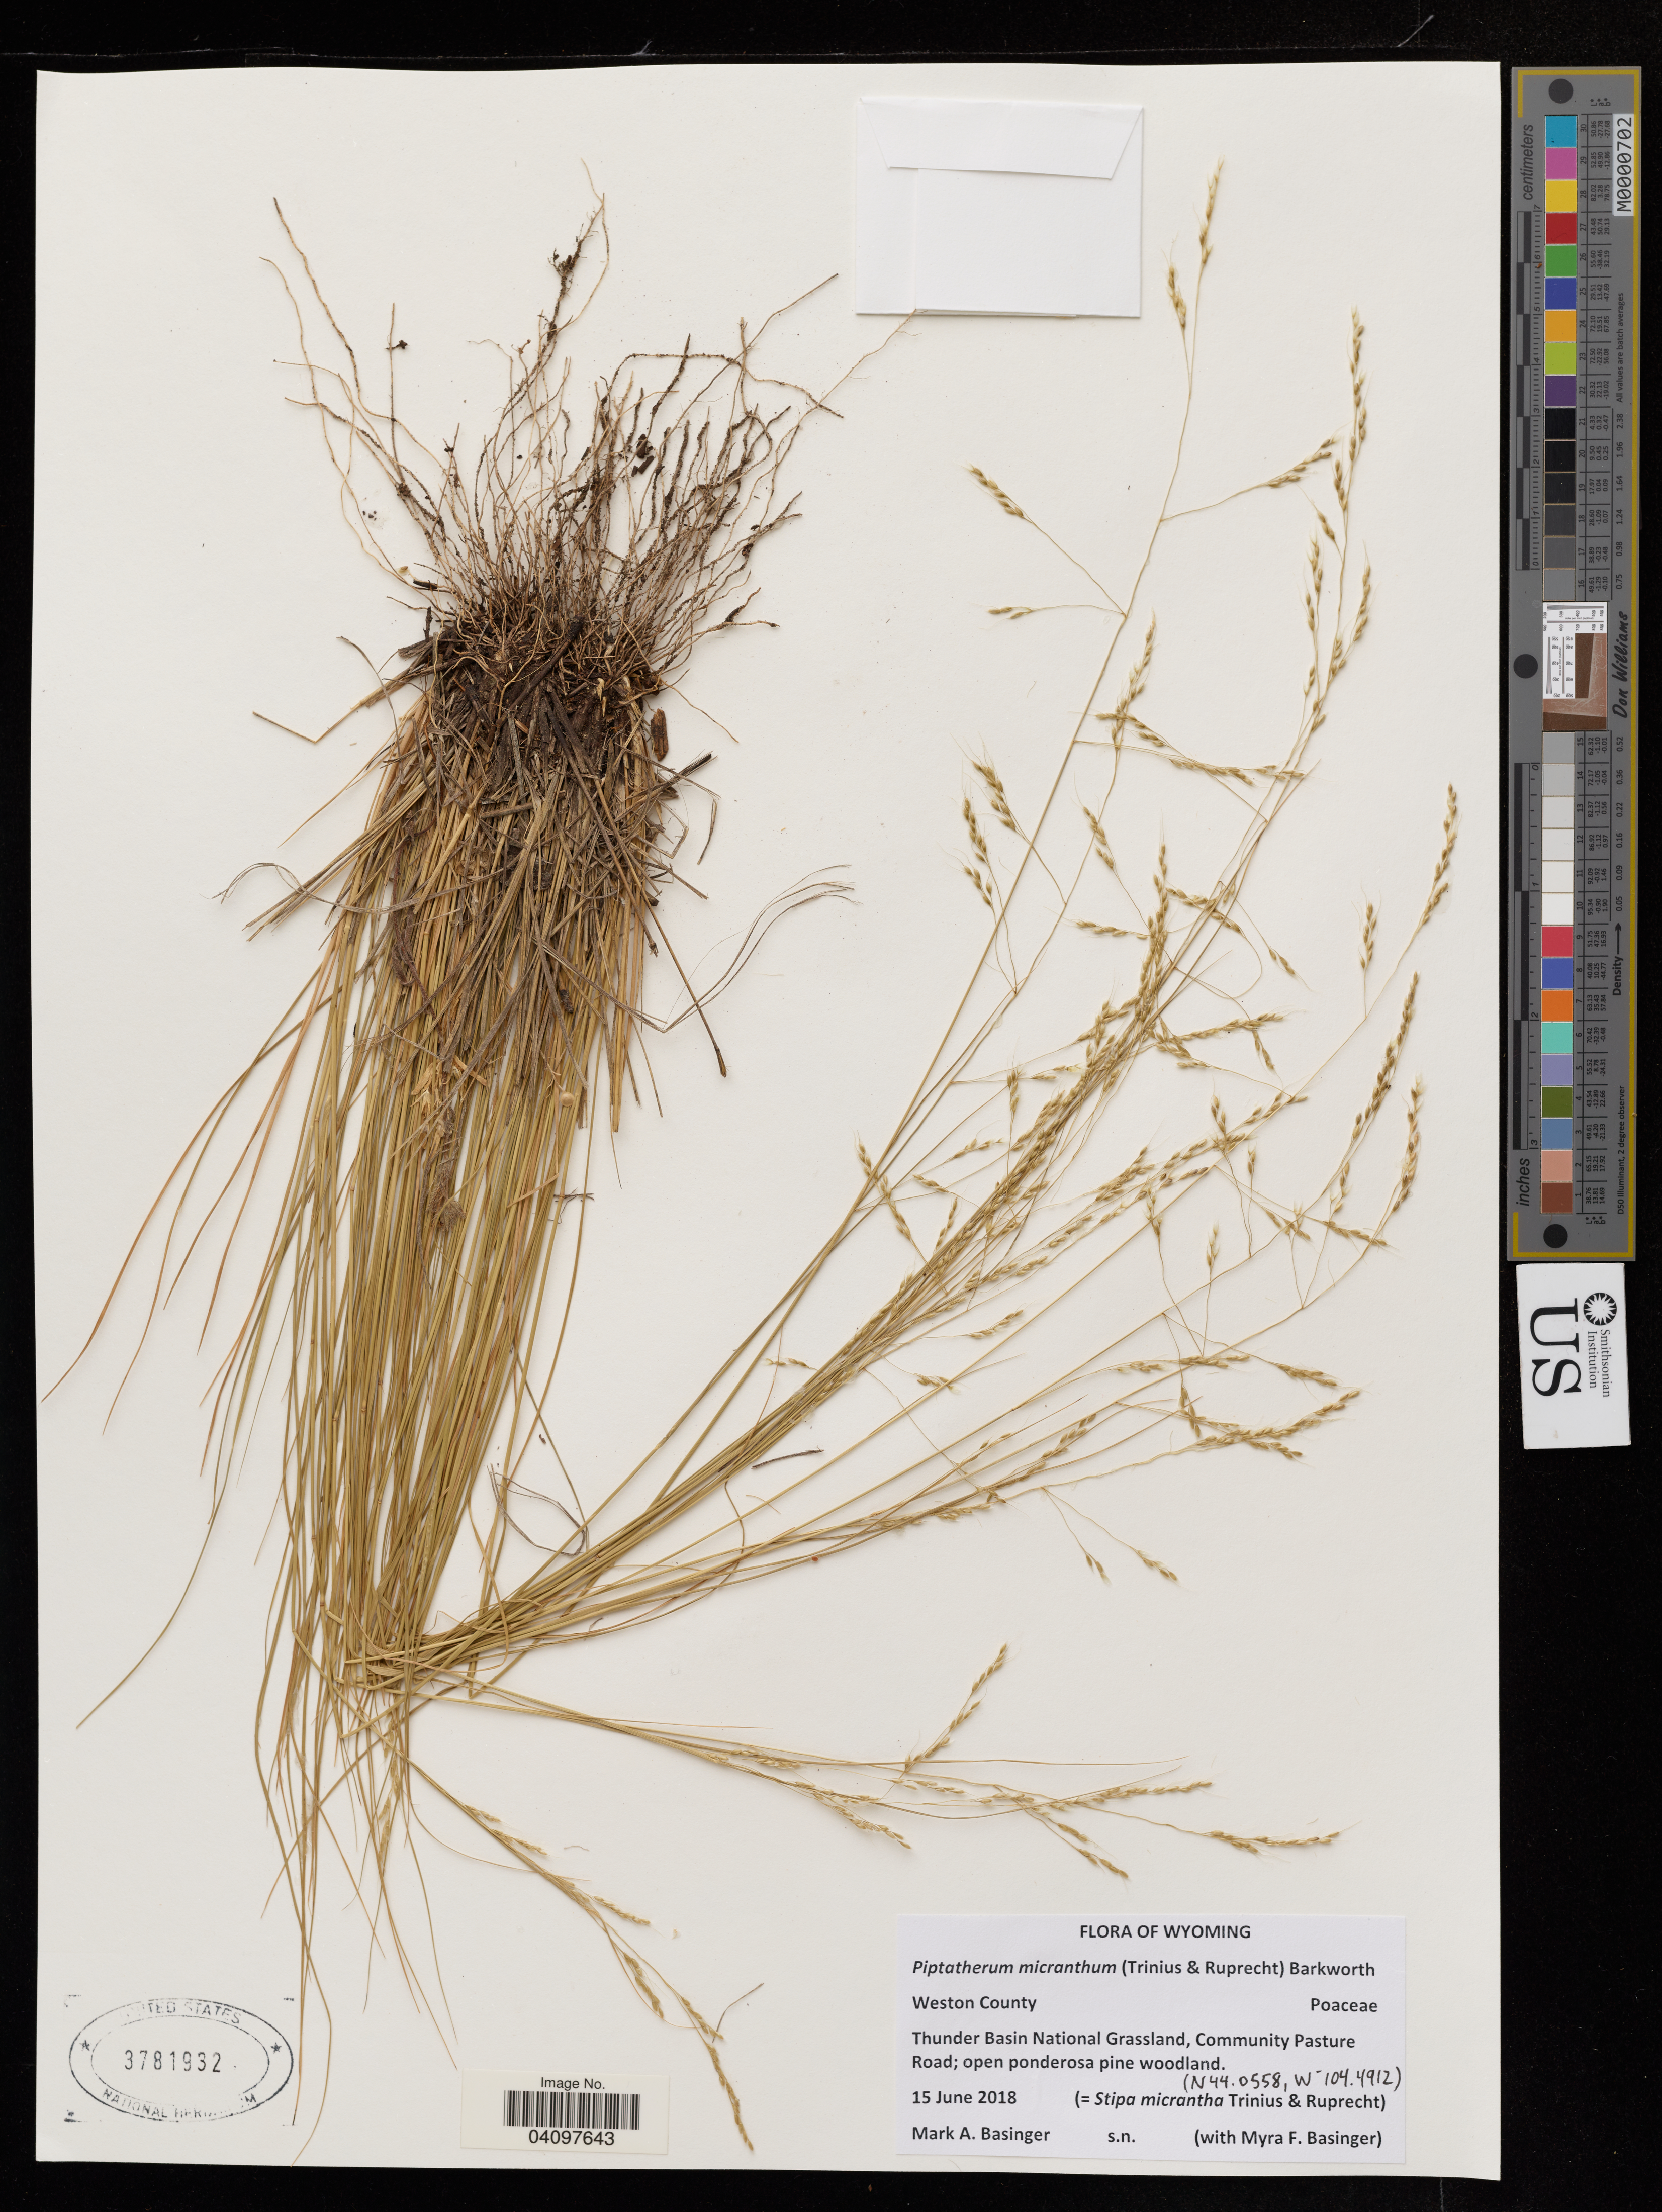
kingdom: Plantae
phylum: Tracheophyta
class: Liliopsida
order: Poales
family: Poaceae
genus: Piptatherum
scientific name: Piptatherum micranthum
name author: (Trin. & Rupr.) Barkworth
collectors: M. Basinger & M. Basinger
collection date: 2018-06-15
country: United States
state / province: Wyoming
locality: Weston County. Thunder Basin National Grassland, Community Pasture Road.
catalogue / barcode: US 3781932